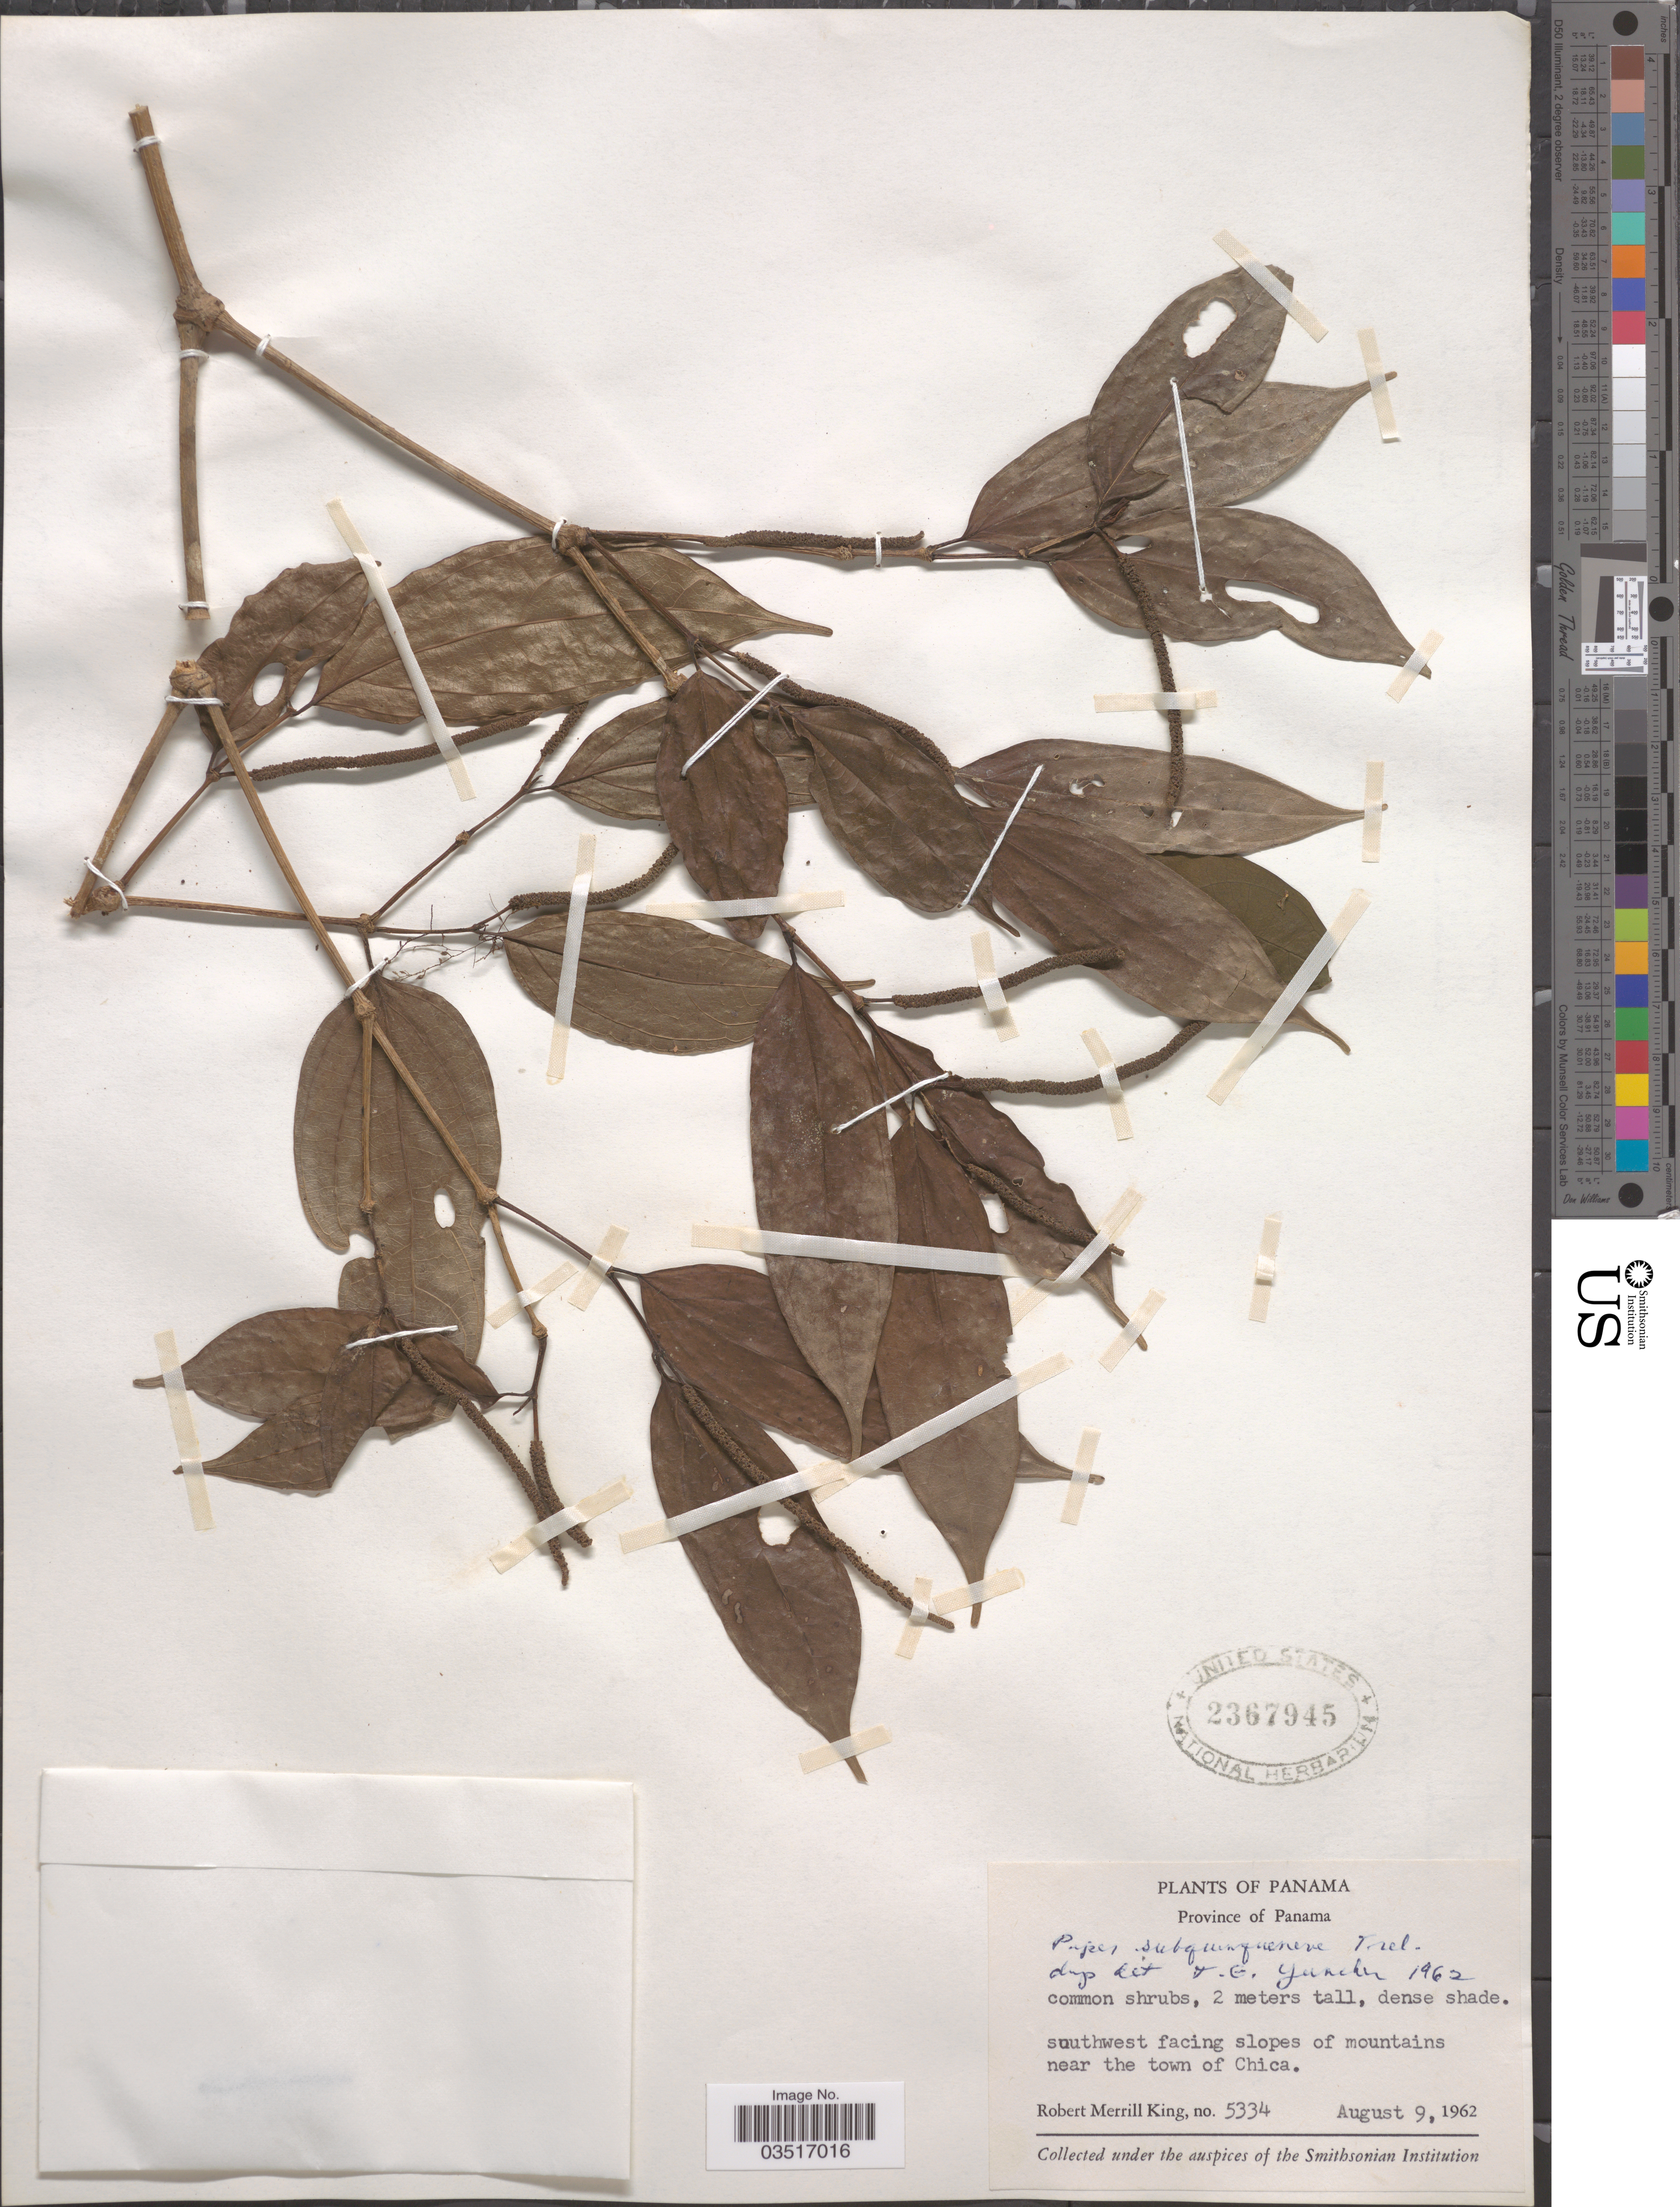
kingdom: Plantae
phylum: Tracheophyta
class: Magnoliopsida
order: Piperales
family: Piperaceae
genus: Piper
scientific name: Piper subquinquenerve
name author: Trel. in Standl.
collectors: R. M. King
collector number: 5334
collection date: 1962-08-09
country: Panama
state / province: Panamá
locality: Southwest facing slopes of mountains near the town of Chica.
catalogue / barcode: US 2367945